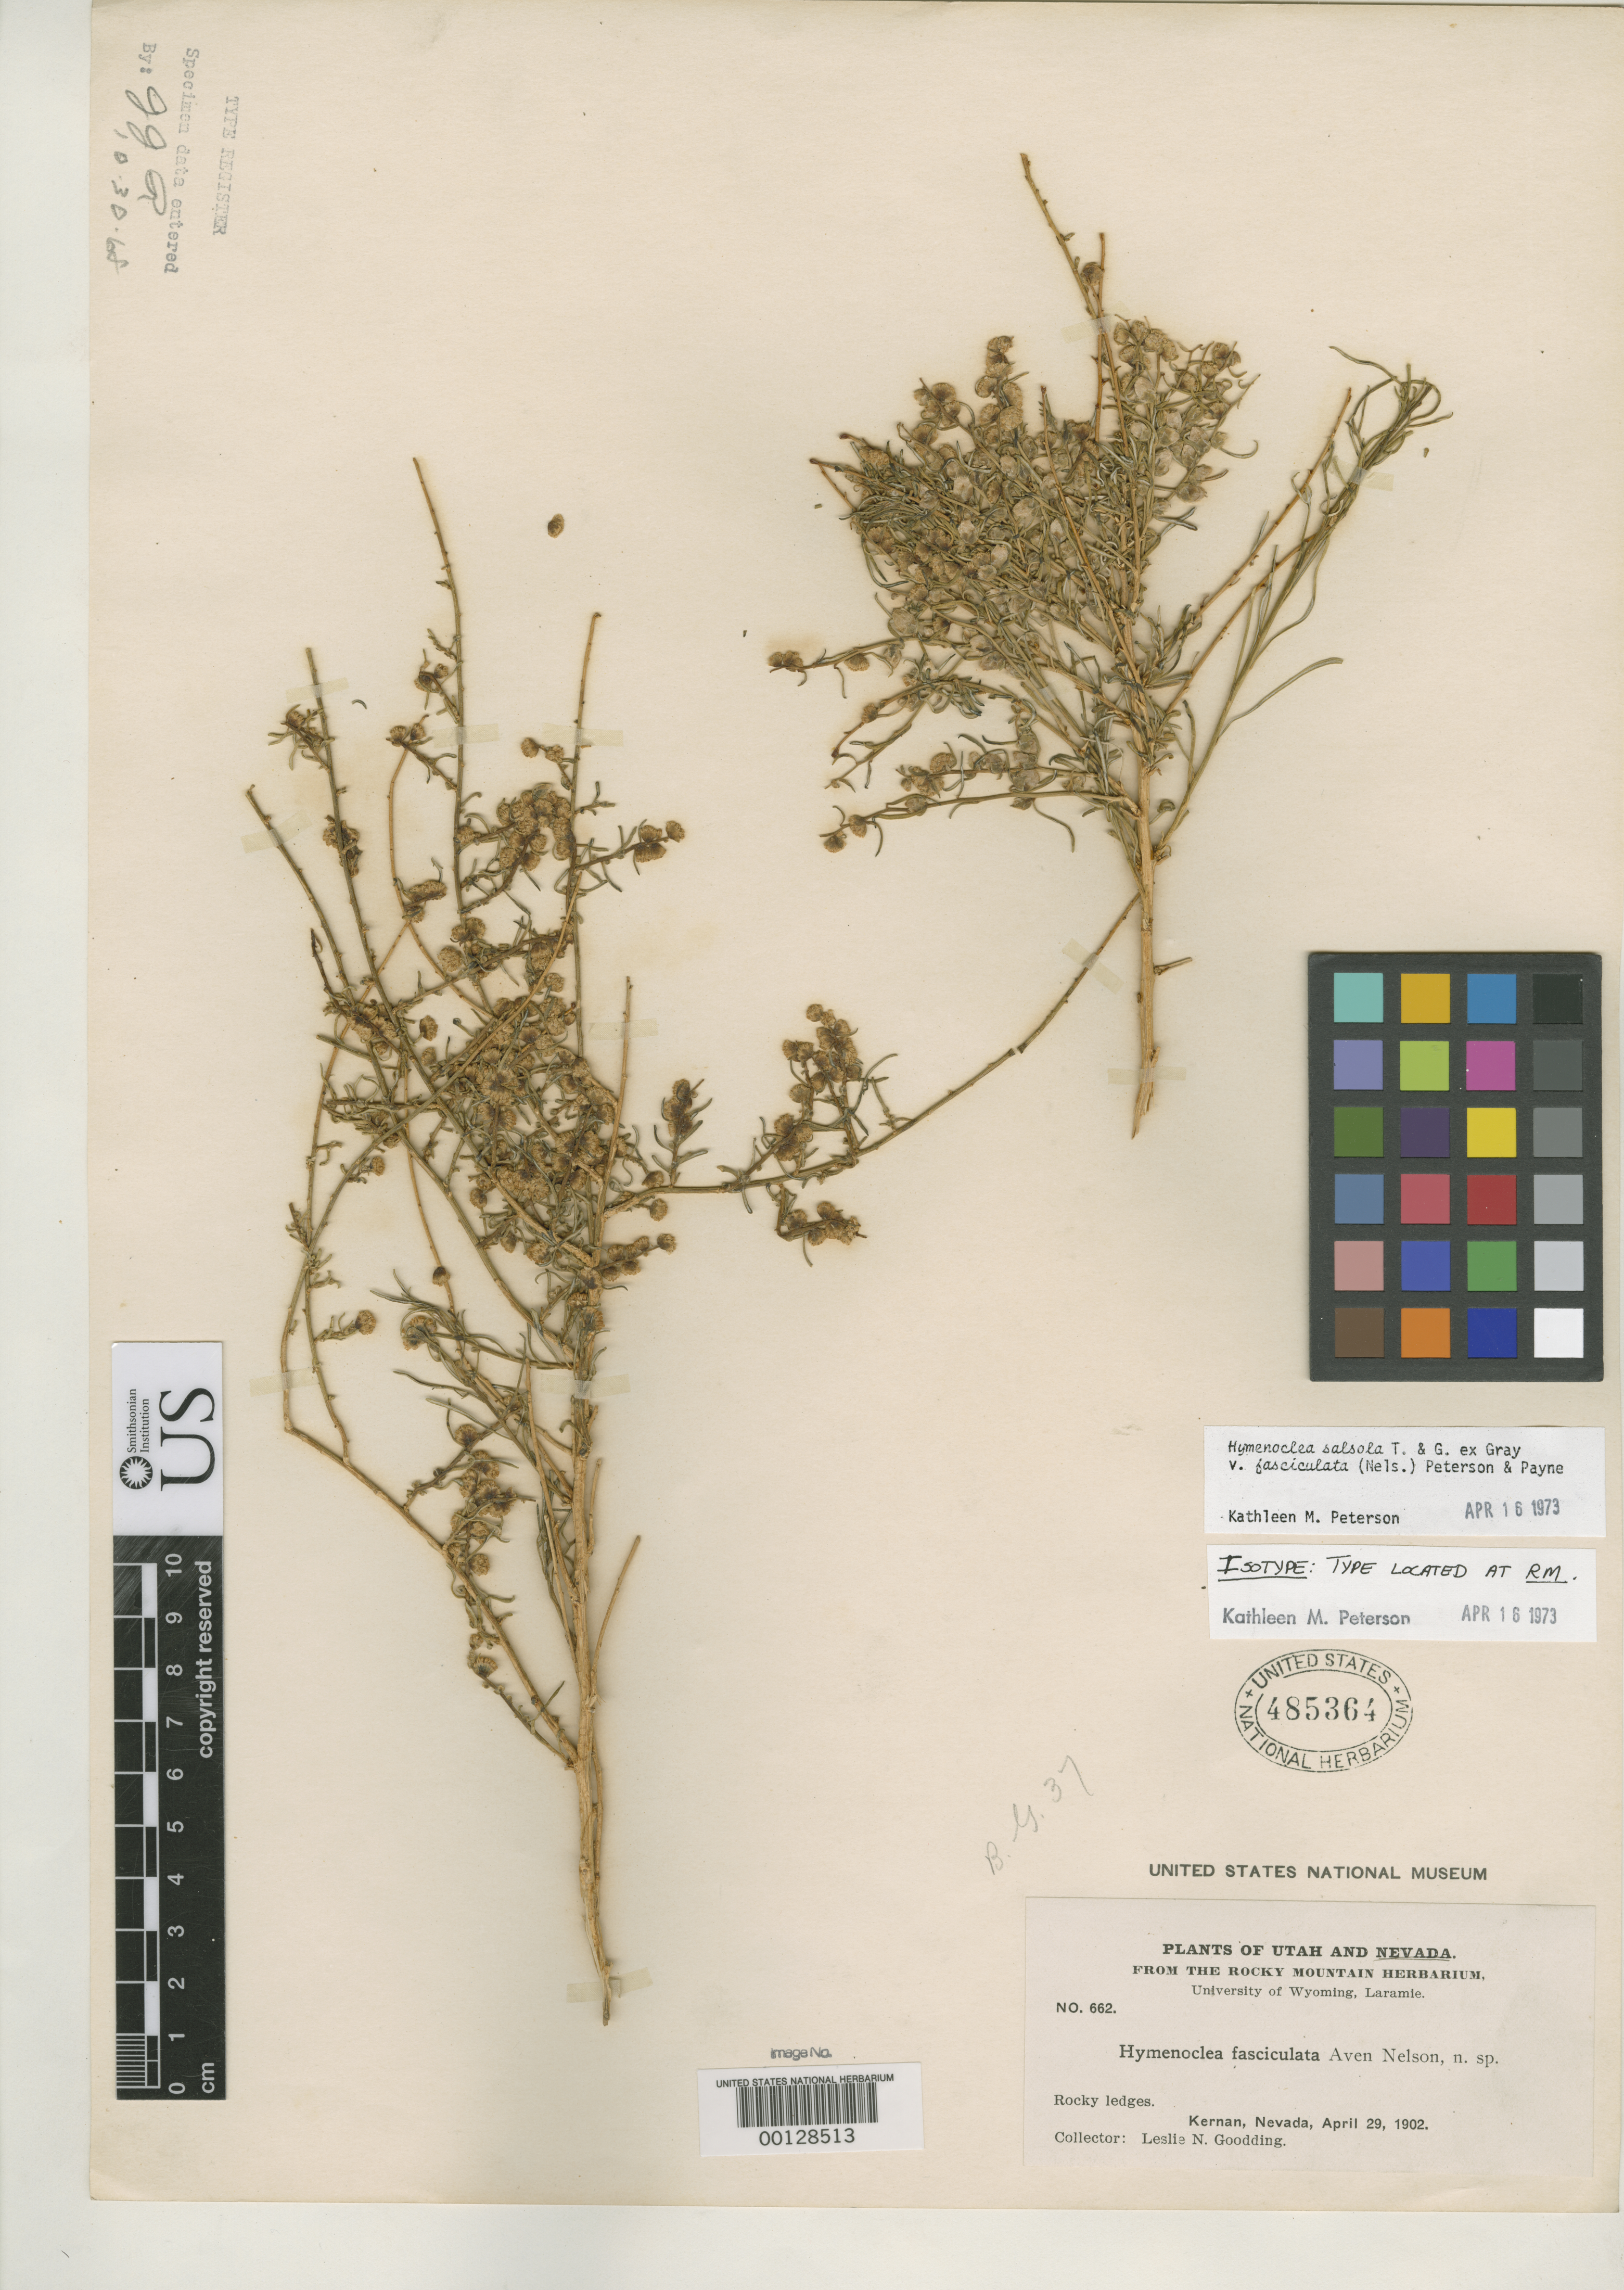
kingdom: Plantae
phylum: Tracheophyta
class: Magnoliopsida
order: Asterales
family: Asteraceae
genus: Hymenoclea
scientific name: Hymenoclea fasciculata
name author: A. Nelson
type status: Isotype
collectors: L. N. Goodding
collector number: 662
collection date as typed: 29 Apr 1902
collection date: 1902-04-29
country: United States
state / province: Nevada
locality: Kernan.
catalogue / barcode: US 485364